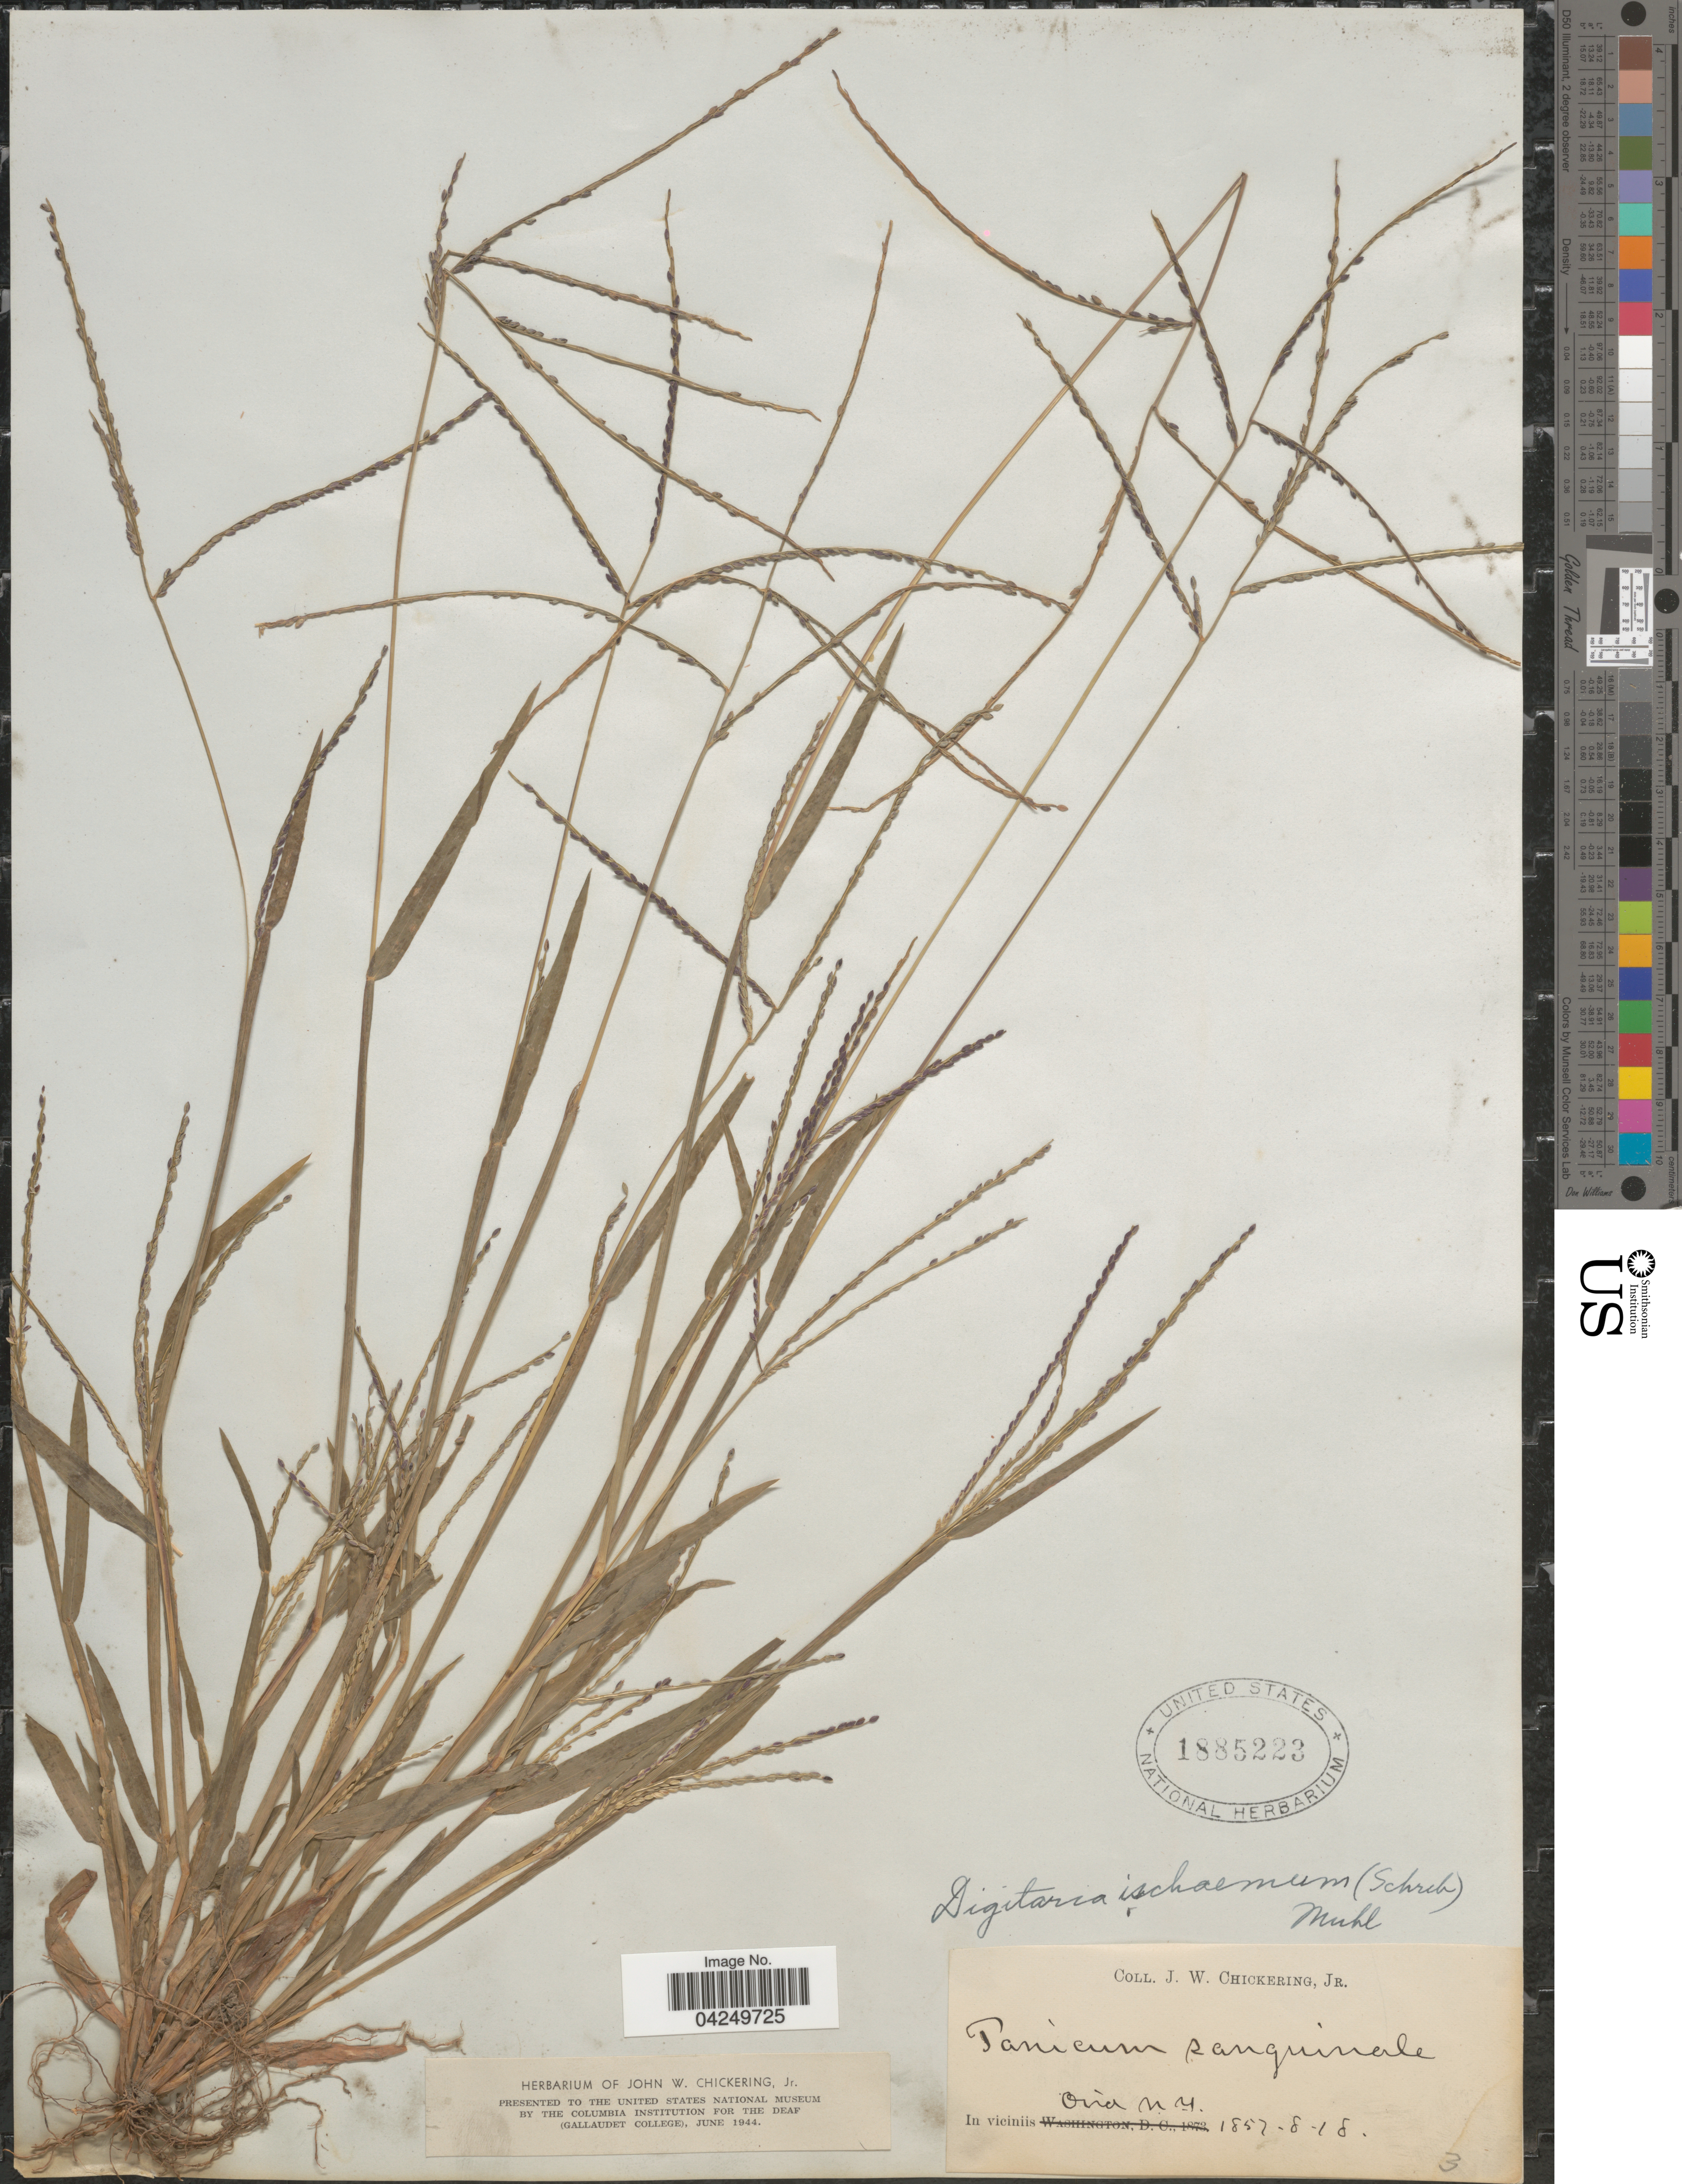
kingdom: Plantae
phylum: Tracheophyta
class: Liliopsida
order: Poales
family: Poaceae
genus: Digitaria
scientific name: Digitaria ischaemum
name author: (Schreber) Schreber ex Muhl.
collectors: J. W. Chickering Jr.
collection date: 1857-08-18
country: United States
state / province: New York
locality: In viciniis Ovid.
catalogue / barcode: US 1885223